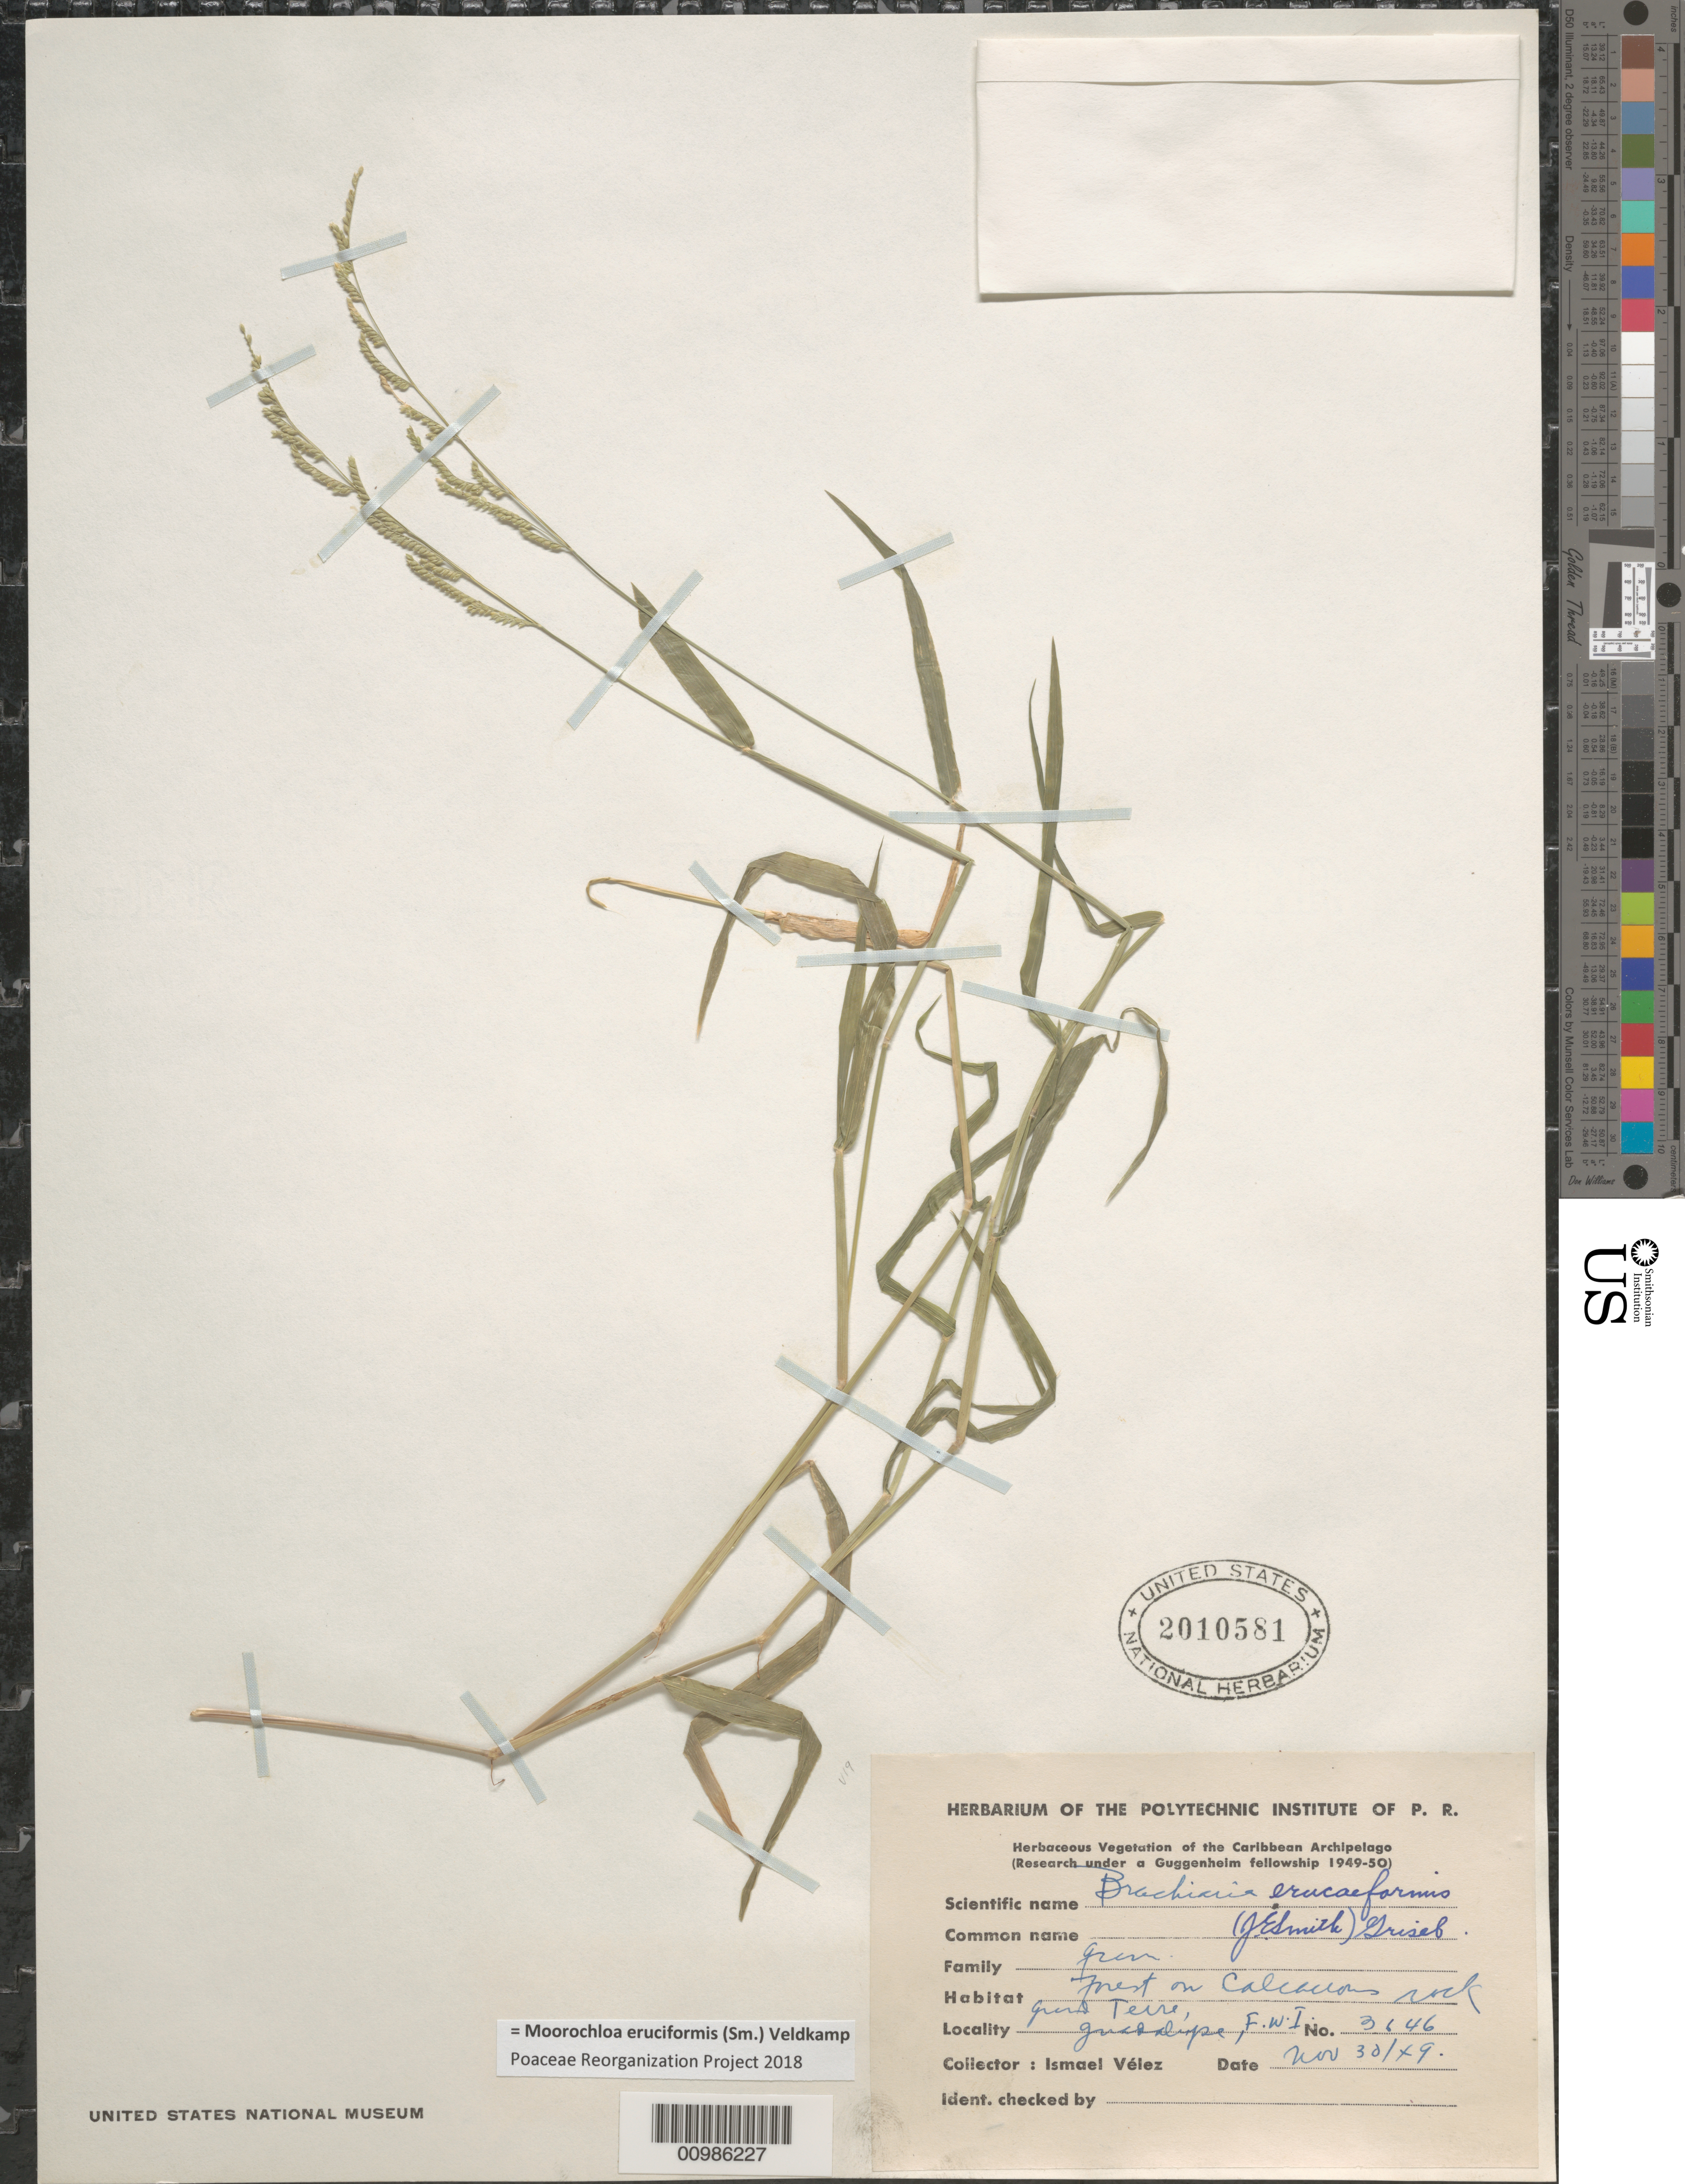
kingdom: Plantae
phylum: Tracheophyta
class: Liliopsida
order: Poales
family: Poaceae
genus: Moorochloa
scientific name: Moorochloa eruciformis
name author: (Sm.) Veldkamp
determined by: Poaceae Reorganization Project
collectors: I. Velez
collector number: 3646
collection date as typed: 30 Nov 1949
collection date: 1949-11-30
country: Guadeloupe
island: Basse Terre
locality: Grand Terre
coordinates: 0 N, 0 E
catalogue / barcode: US 2010581